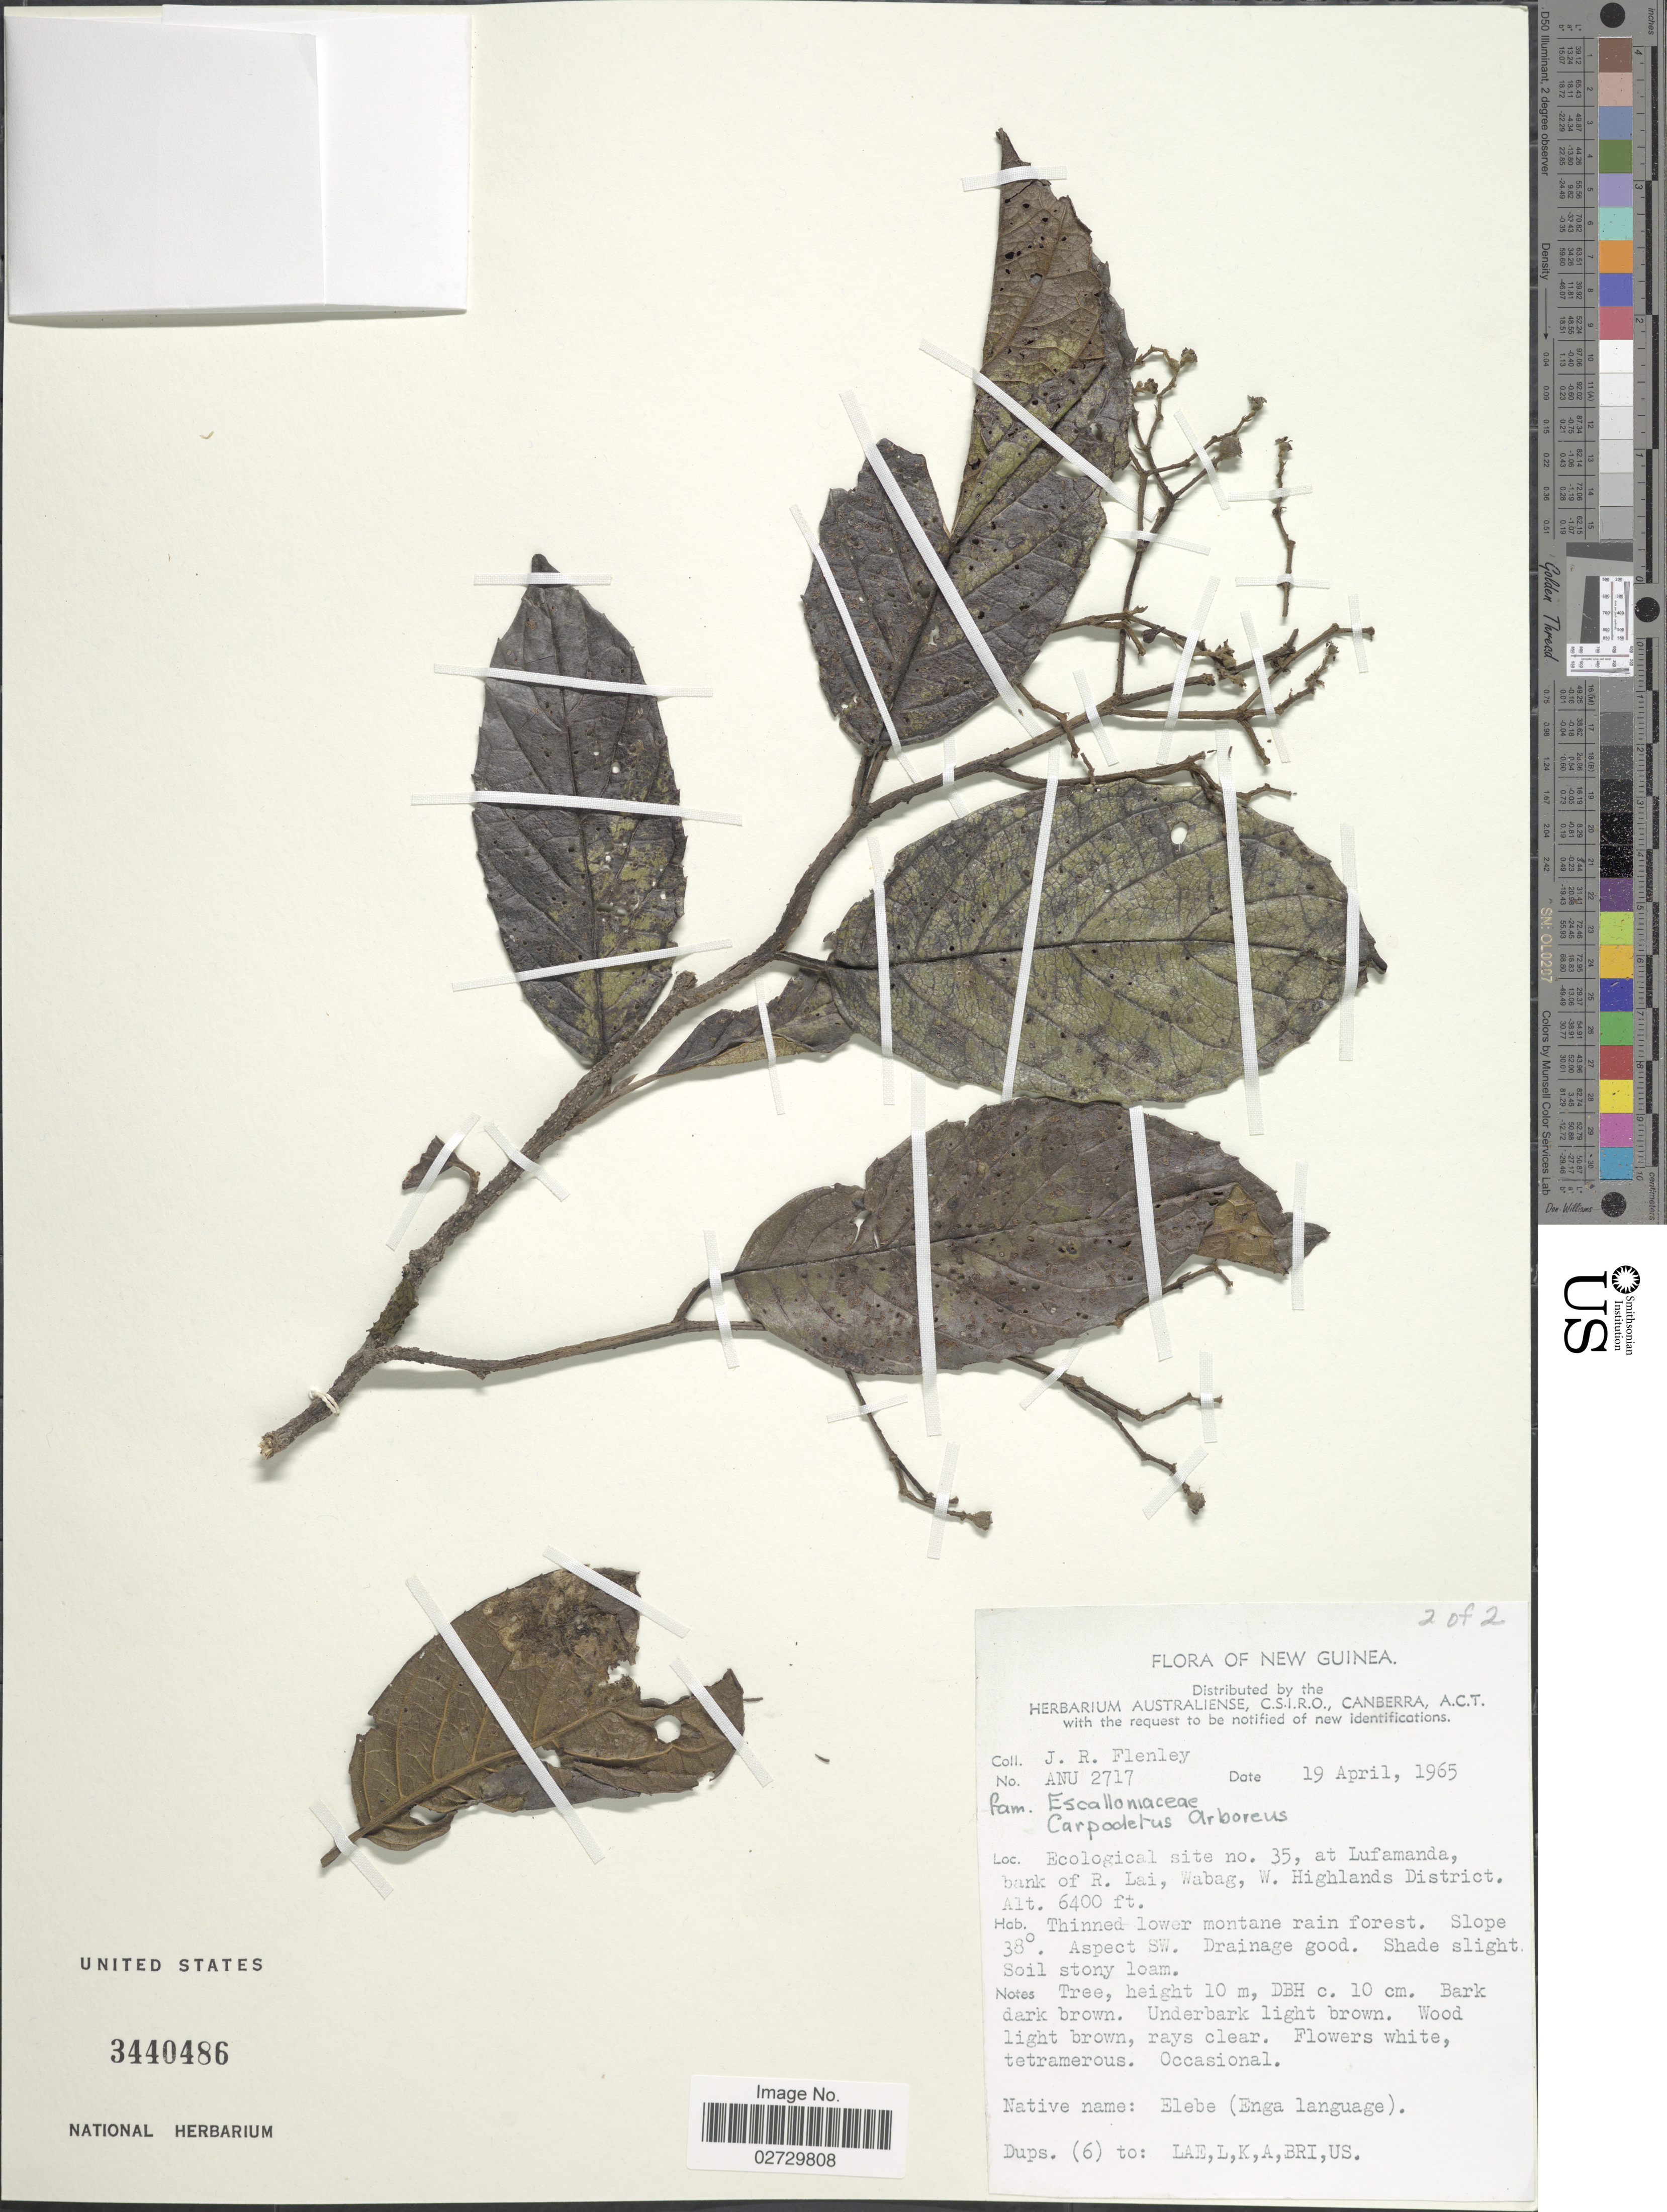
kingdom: Plantae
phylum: Tracheophyta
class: Magnoliopsida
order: Asterales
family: Rousseaceae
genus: Carpodetus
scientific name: Carpodetus arboreus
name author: Schltr.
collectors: J. Flenley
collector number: ANU 2717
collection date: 1965-04-19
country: Papua New Guinea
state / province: Western Highlands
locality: New Guinea, Ecological site no. 35, at Lufamanda, bank of R. Lai, Wabag, W. Highlands District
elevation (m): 1951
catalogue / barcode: US 3440486